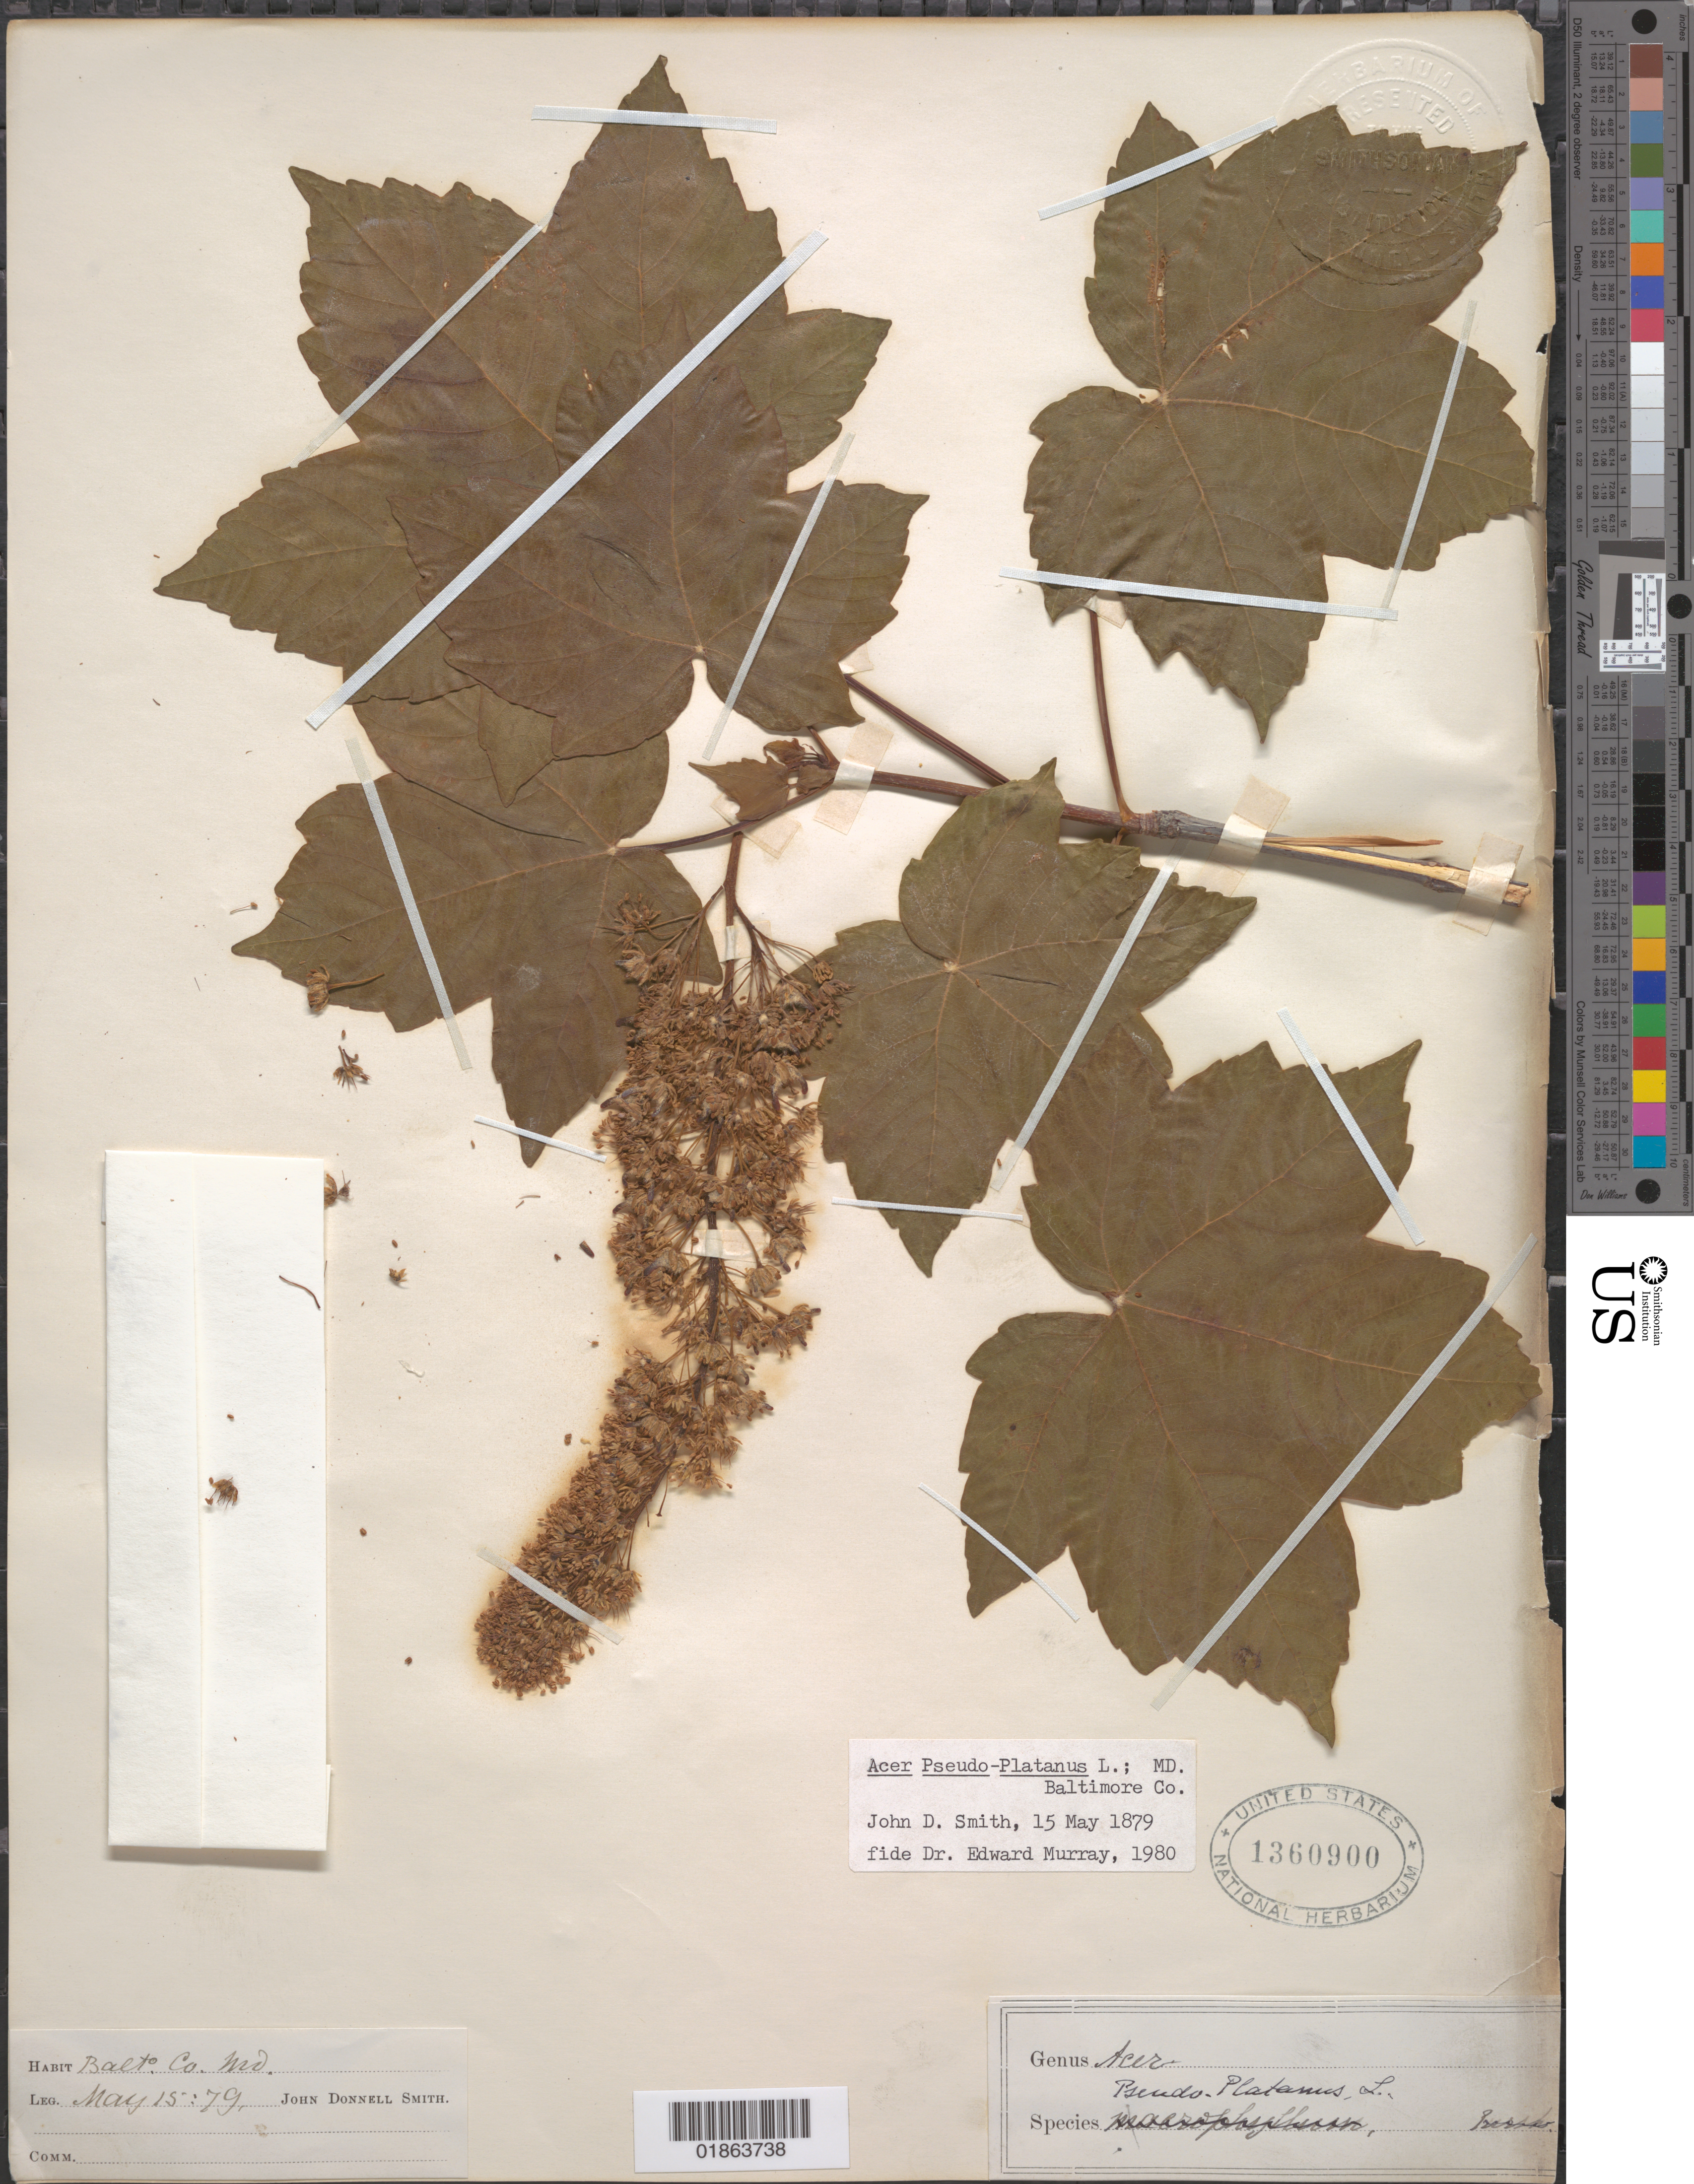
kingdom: Plantae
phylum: Tracheophyta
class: Magnoliopsida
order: Sapindales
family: Sapindaceae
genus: Acer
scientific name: Acer pseudoplatanus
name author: L.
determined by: Murray, Edward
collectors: J. Smith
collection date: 1879-05-15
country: United States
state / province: Maryland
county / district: Baltimore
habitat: Cultivated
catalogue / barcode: US 1360900